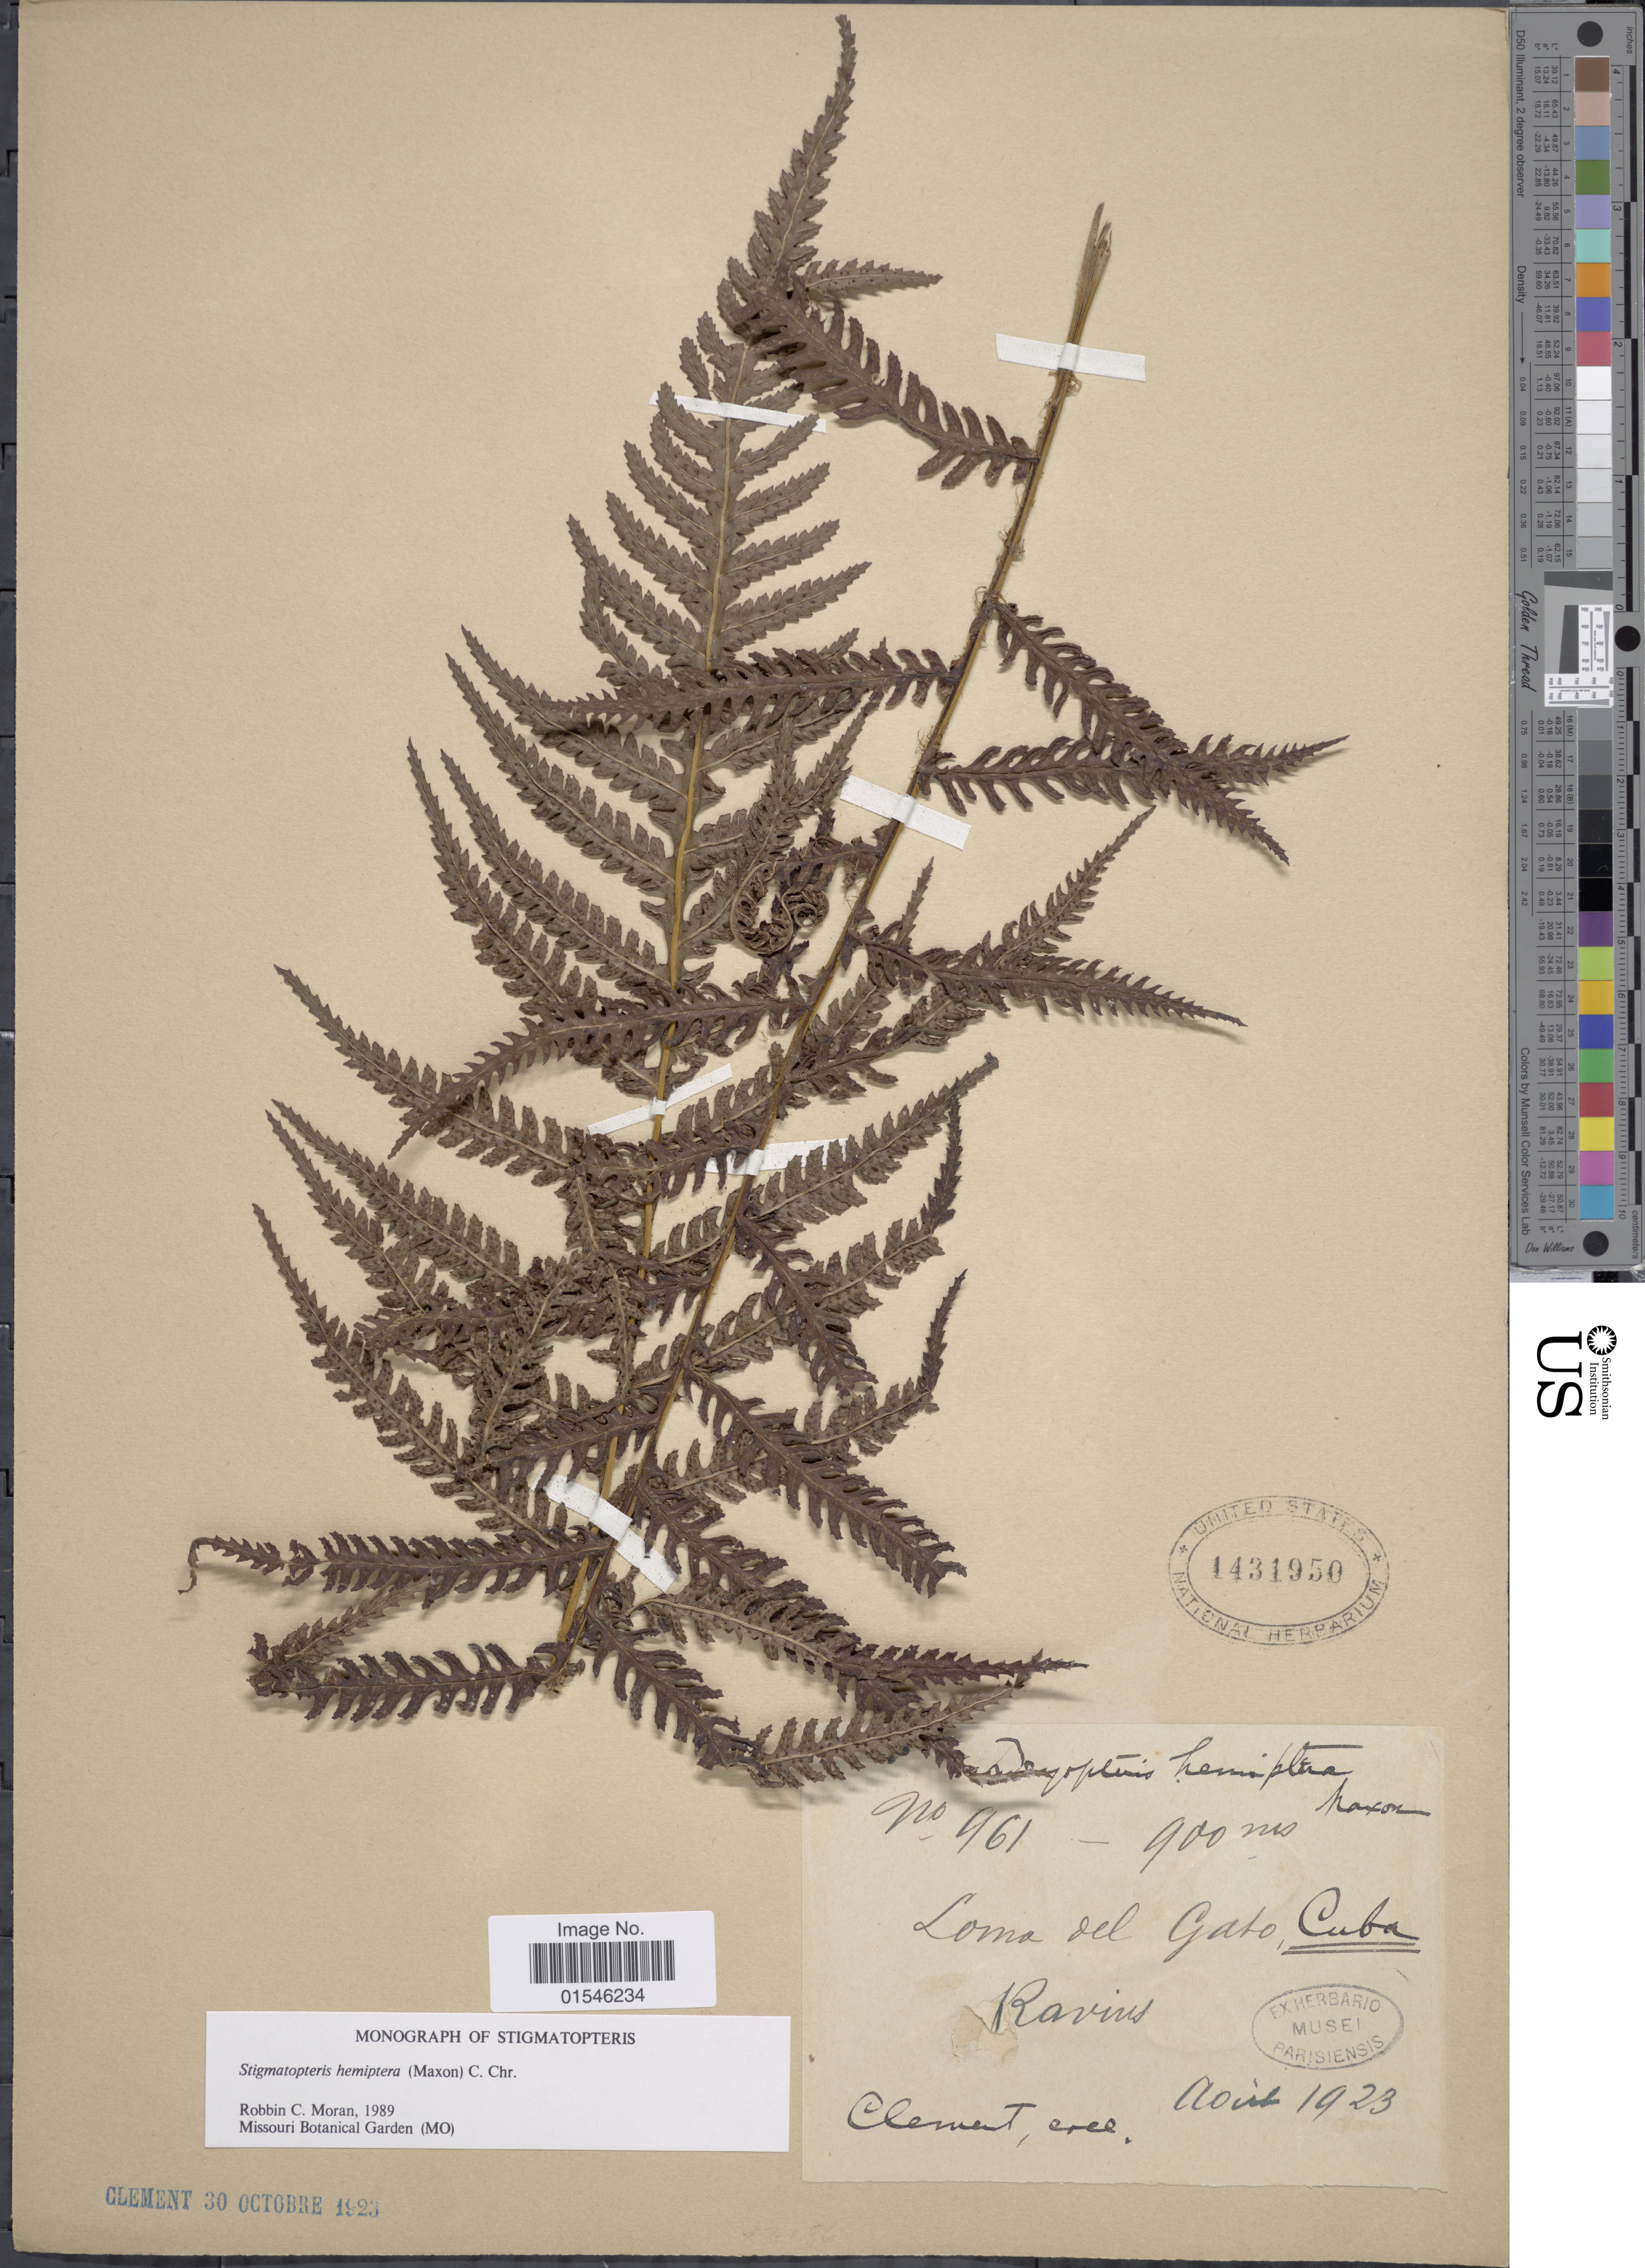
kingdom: Plantae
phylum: Tracheophyta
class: Polypodiopsida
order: Polypodiales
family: Dryopteridaceae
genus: Stigmatopteris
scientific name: Stigmatopteris hemiptera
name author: (Maxon) C. Chr.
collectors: -. Clement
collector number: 961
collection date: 1923-08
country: Cuba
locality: Loma del gato, Ravins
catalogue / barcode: US 1431950